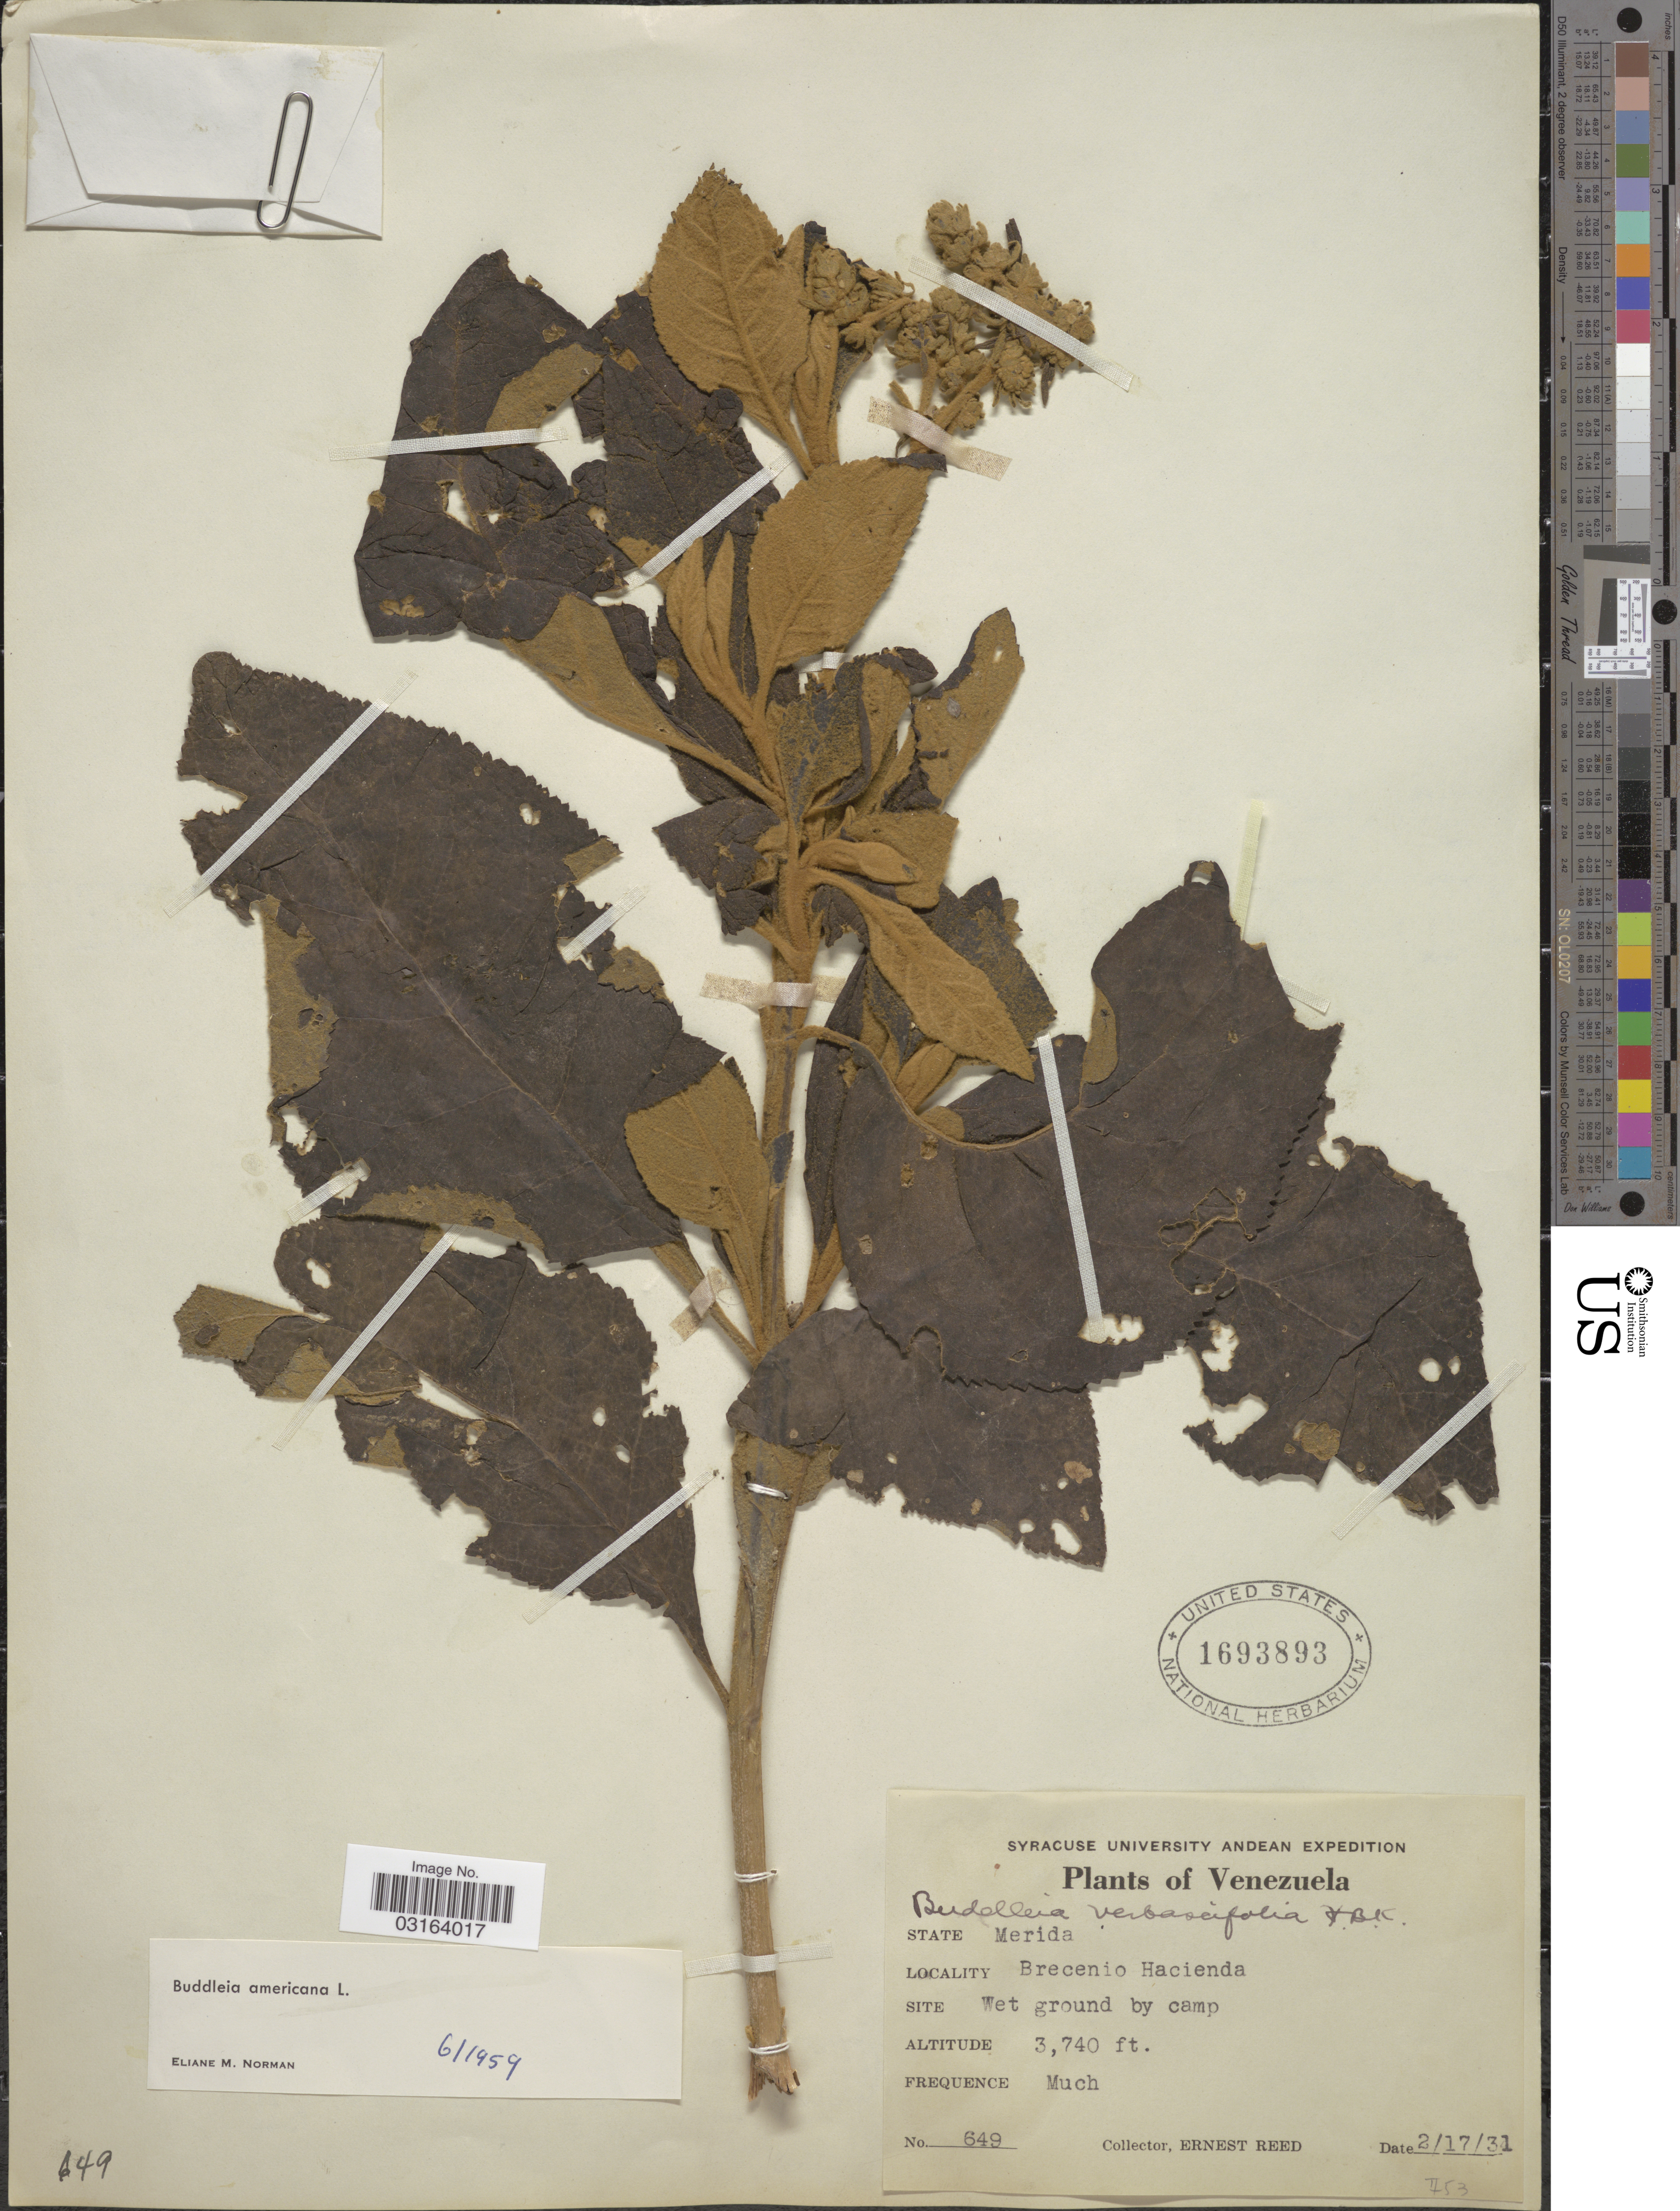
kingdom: Plantae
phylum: Tracheophyta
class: Magnoliopsida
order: Lamiales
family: Scrophulariaceae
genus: Buddleja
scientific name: Buddleja americana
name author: L.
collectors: E. Reed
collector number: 649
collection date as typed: Transcribed d/m/y: 17/2/31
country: Venezuela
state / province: Mérida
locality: Brecenio Hacienda.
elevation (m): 1140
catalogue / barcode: US 1693893